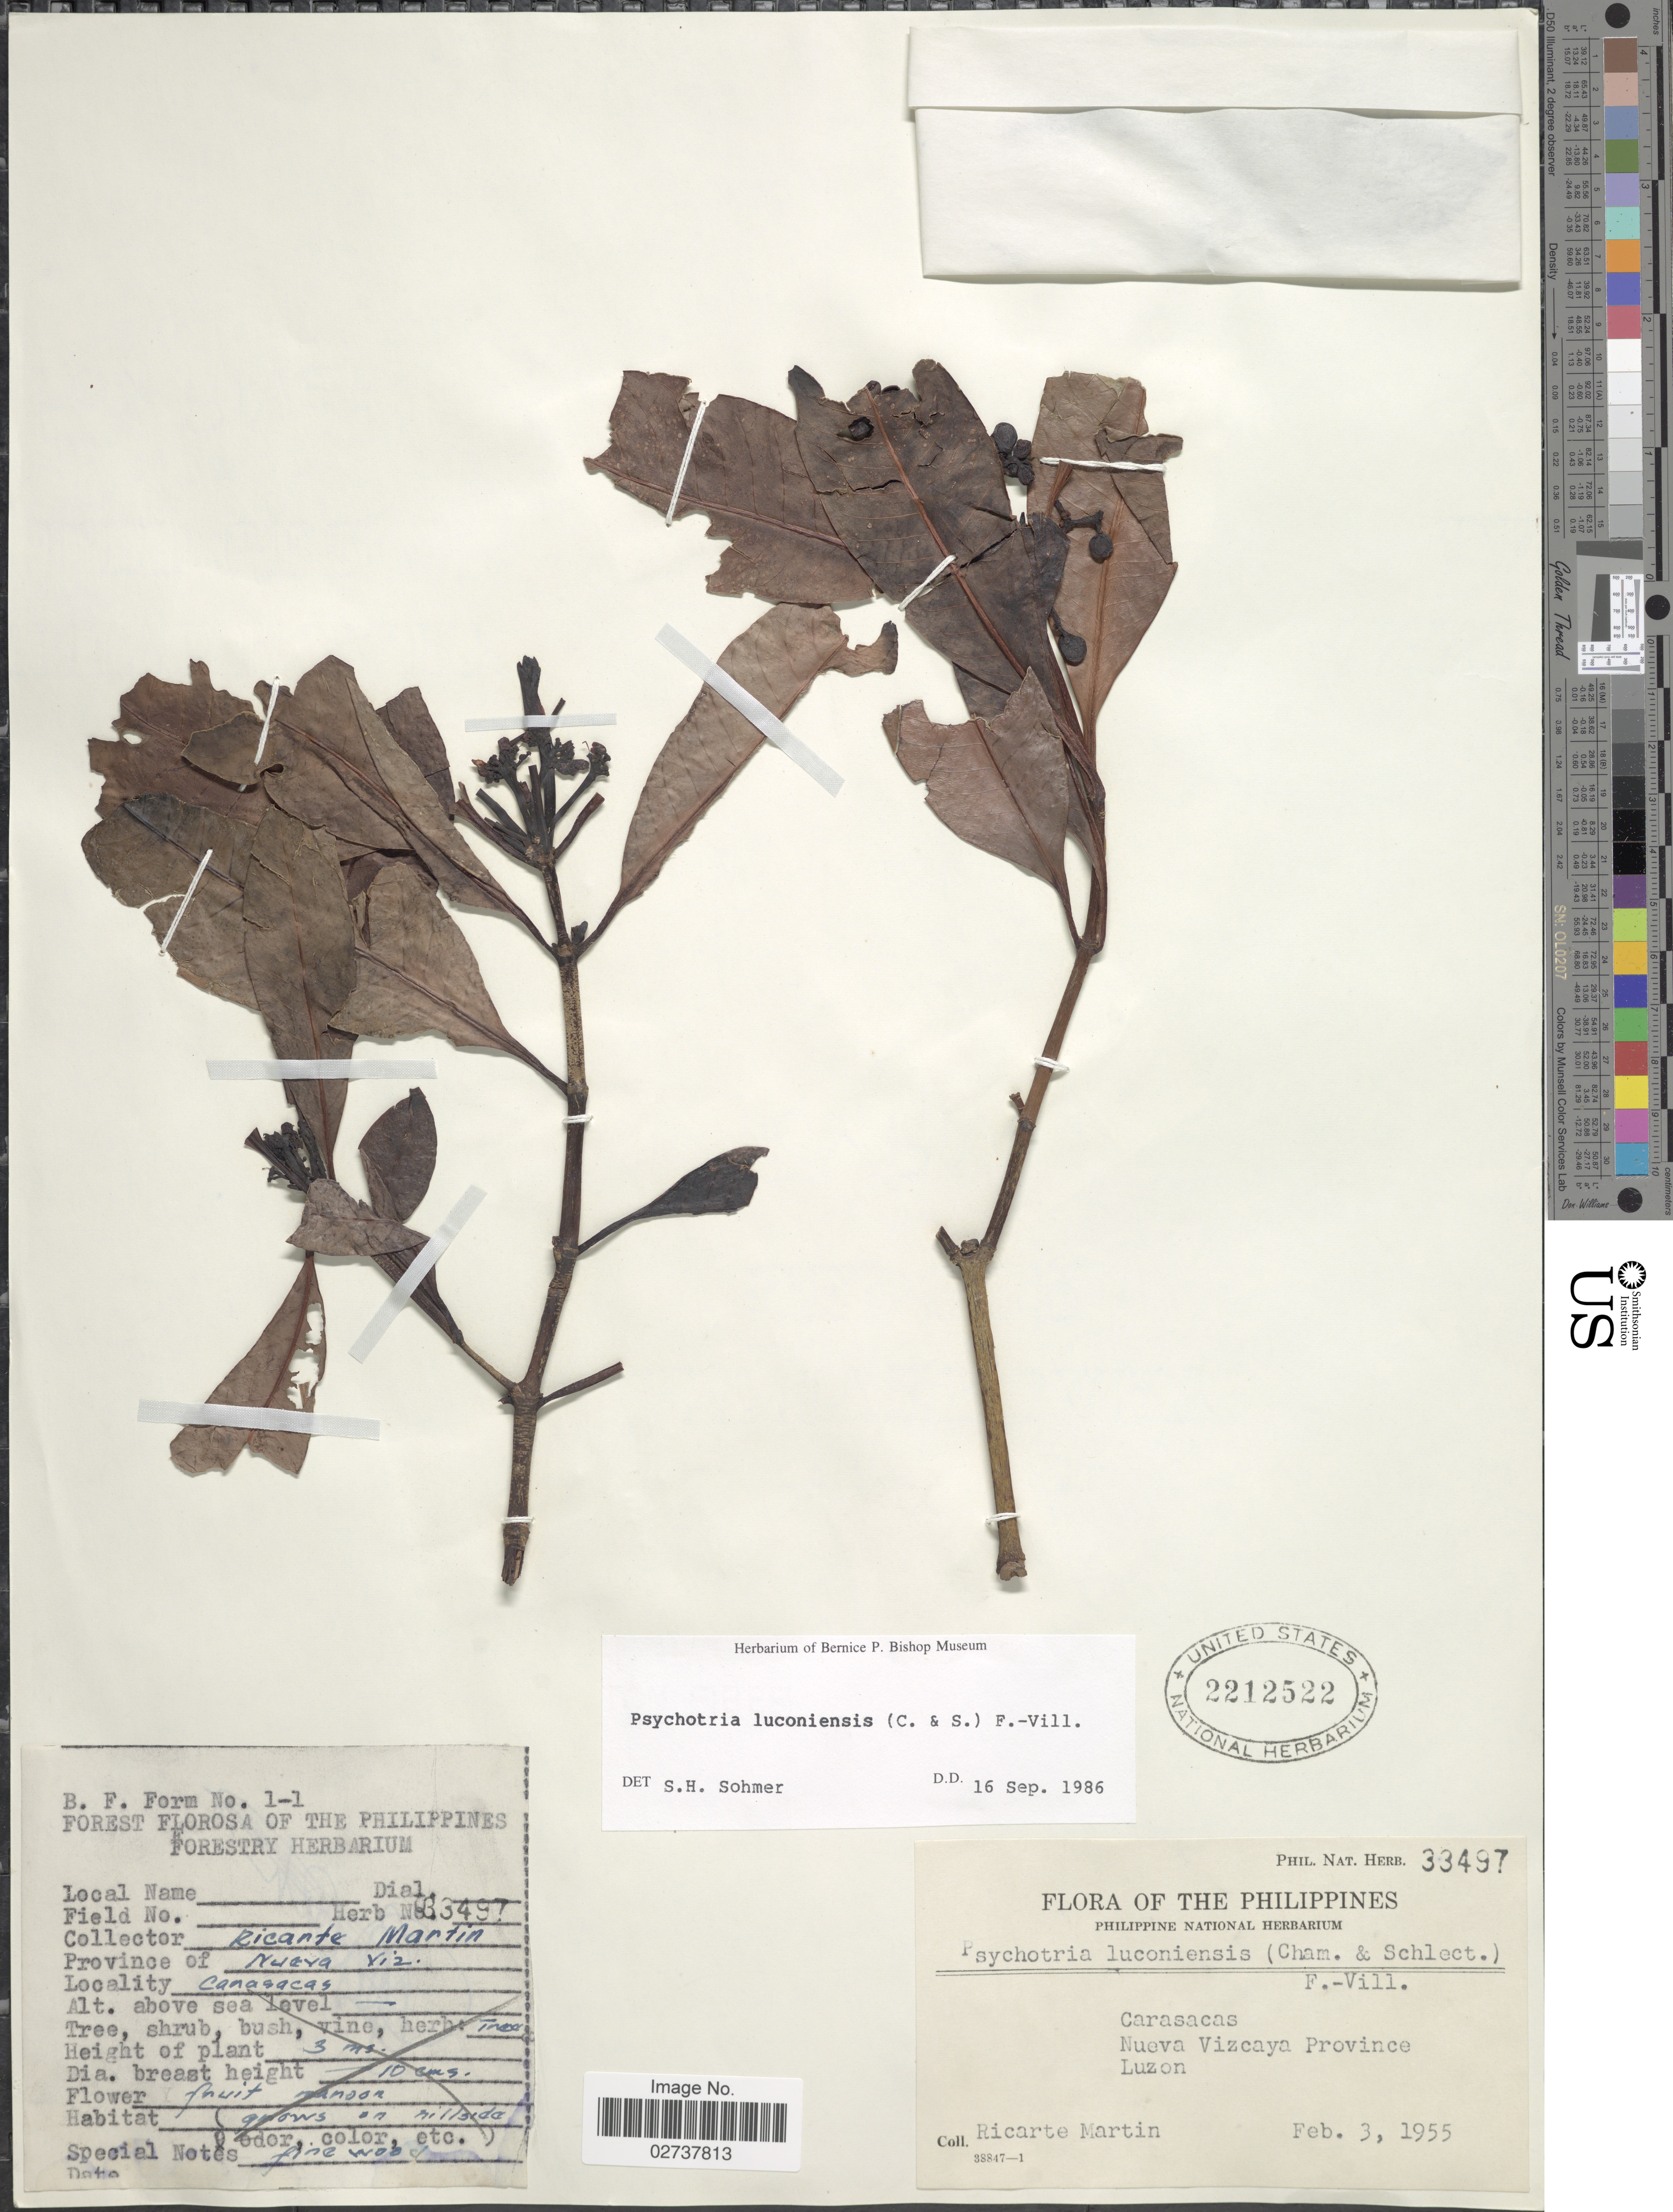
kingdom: Plantae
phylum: Tracheophyta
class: Magnoliopsida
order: Gentianales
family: Rubiaceae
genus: Psychotria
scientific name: Psychotria luzoniensis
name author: (Cham. & Schltdl.) Fern.-Vill.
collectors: R. Martin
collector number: Phil. Nat. Herb. 33497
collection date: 1955-02-03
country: Philippines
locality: Carasacas, Nueva Vizcaya Province, Luzon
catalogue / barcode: US 2212522